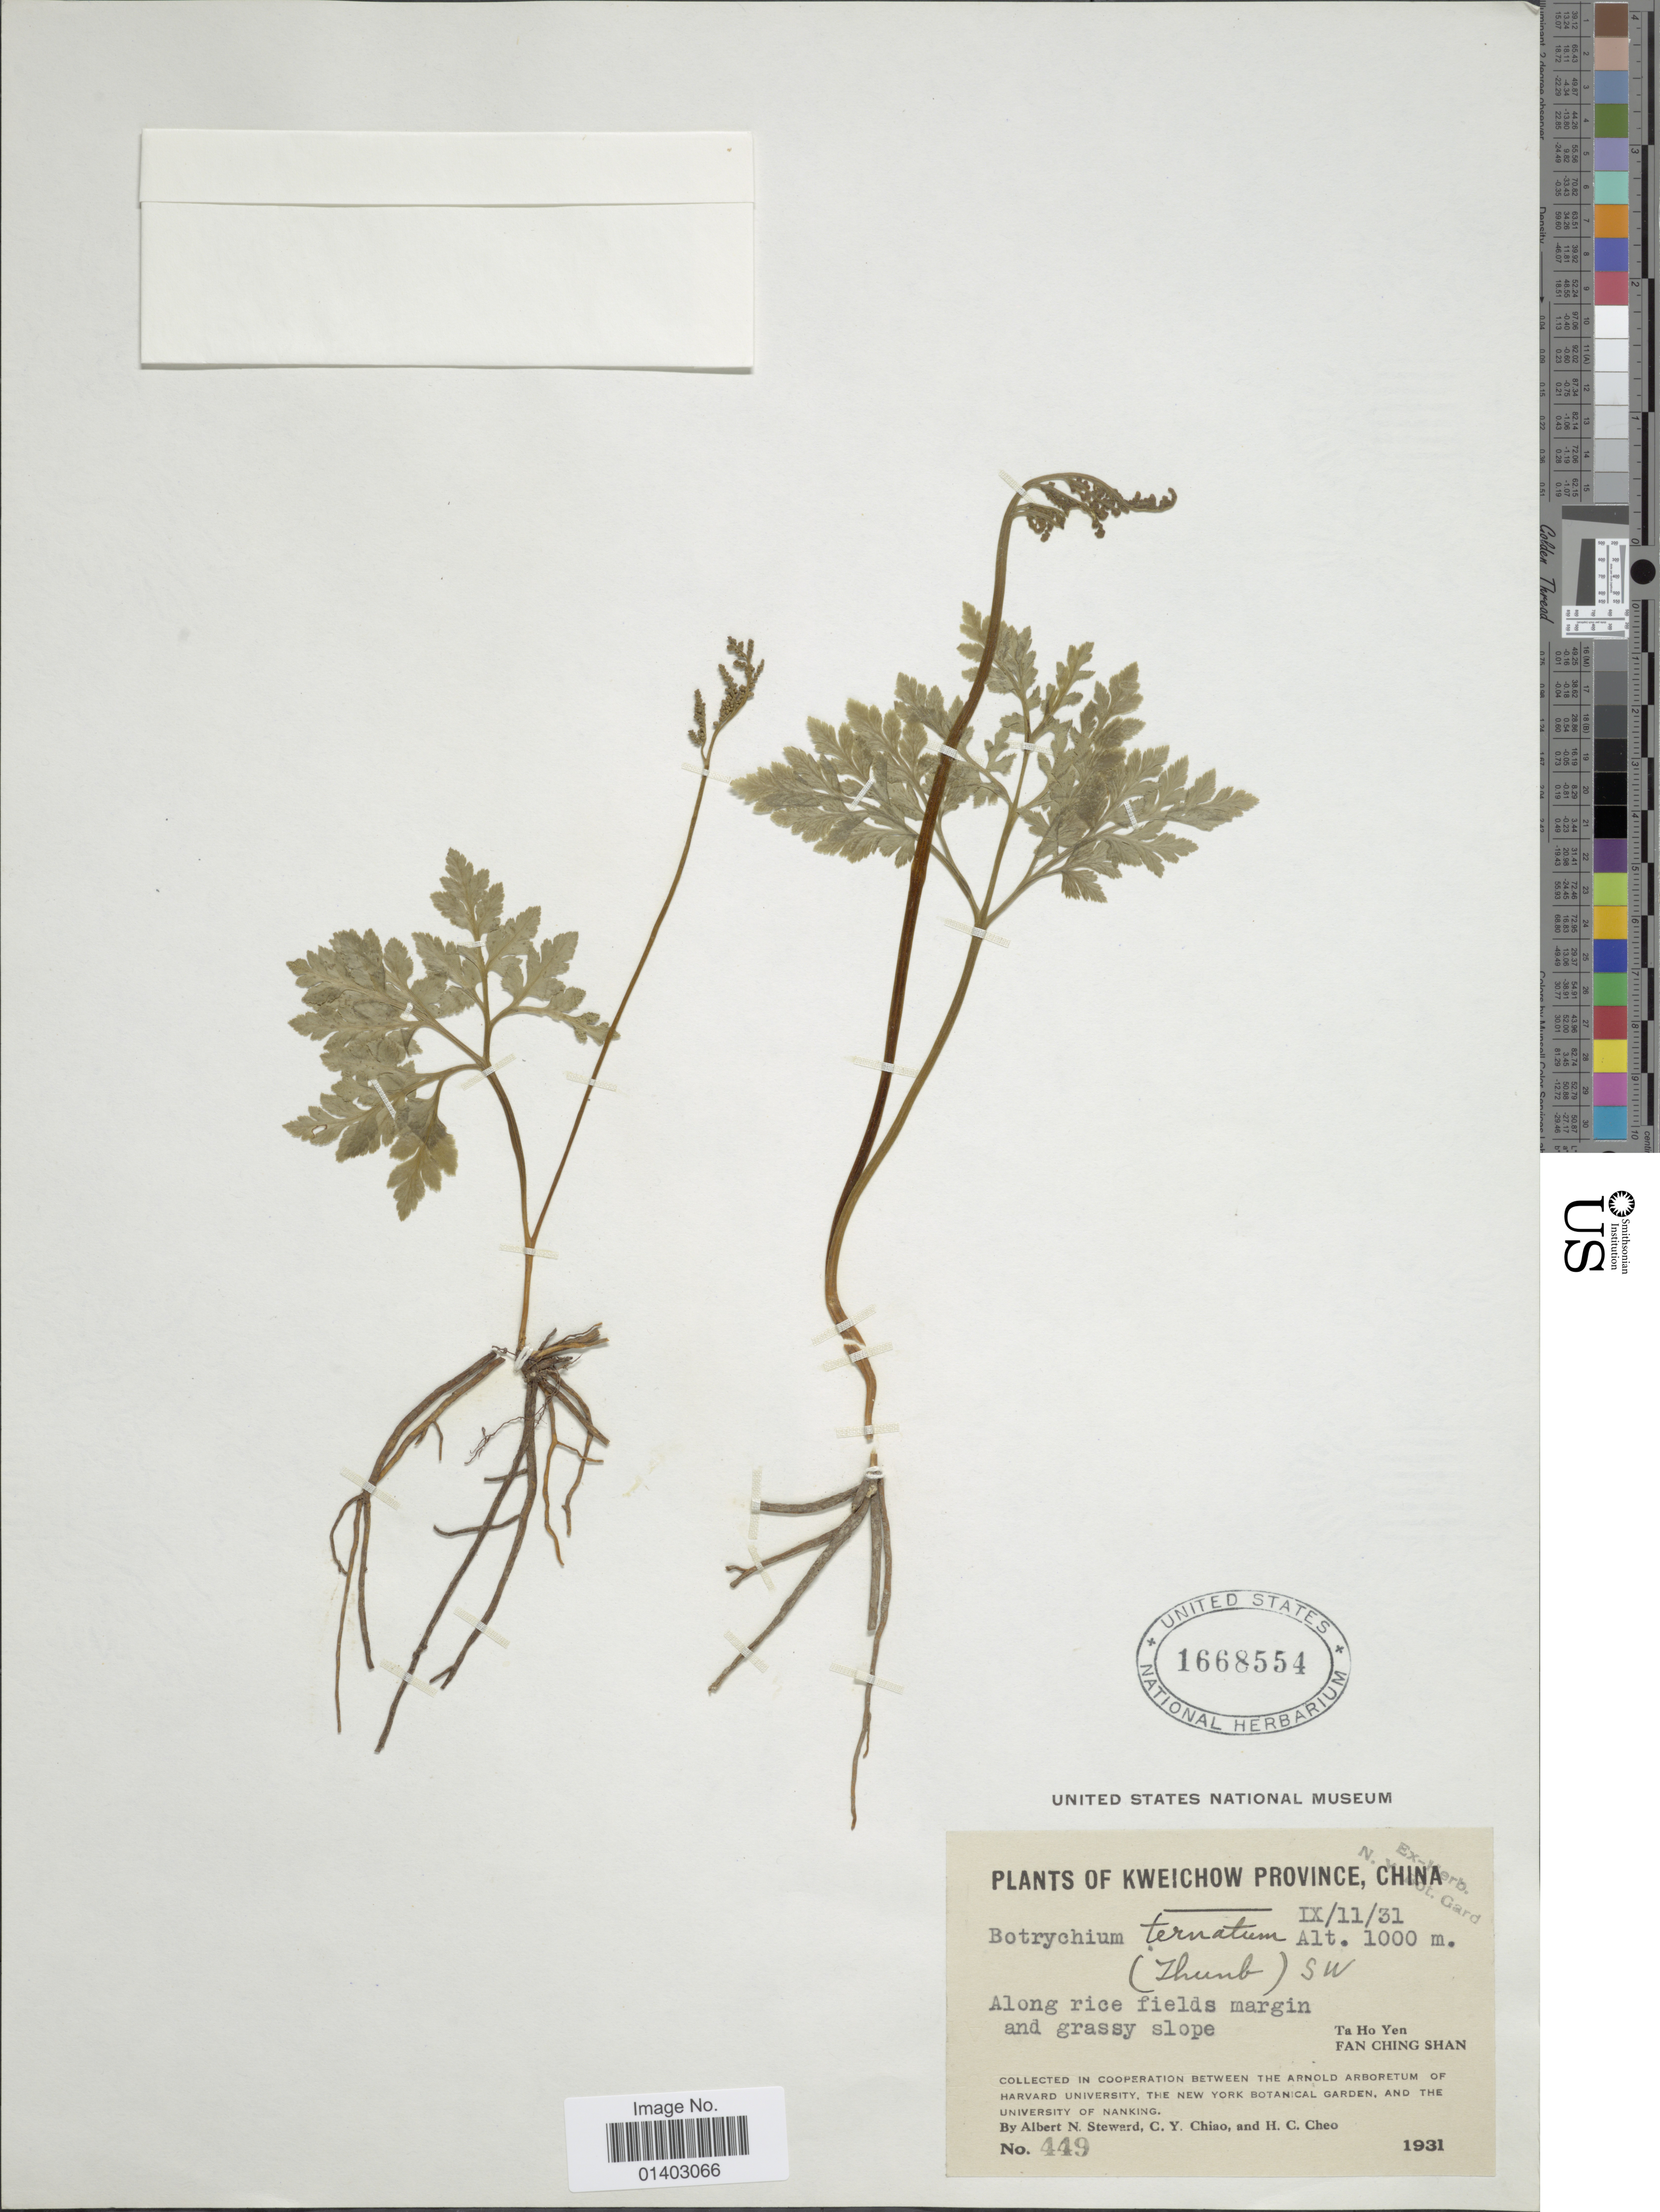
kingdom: Plantae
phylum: Tracheophyta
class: Polypodiopsida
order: Ophioglossales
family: Ophioglossaceae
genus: Botrychium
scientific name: Botrychium ternatum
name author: (Thunb.) Sw.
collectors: A. N. Steward, C. Y. Chiao & H. Cheo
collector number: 449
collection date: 1931-09-11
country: China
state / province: Guizhou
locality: Kweichow Province, Along rice fields margin and grassy slope Ta Ho Yen, fan Ching Shan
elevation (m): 1000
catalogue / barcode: US 1668554